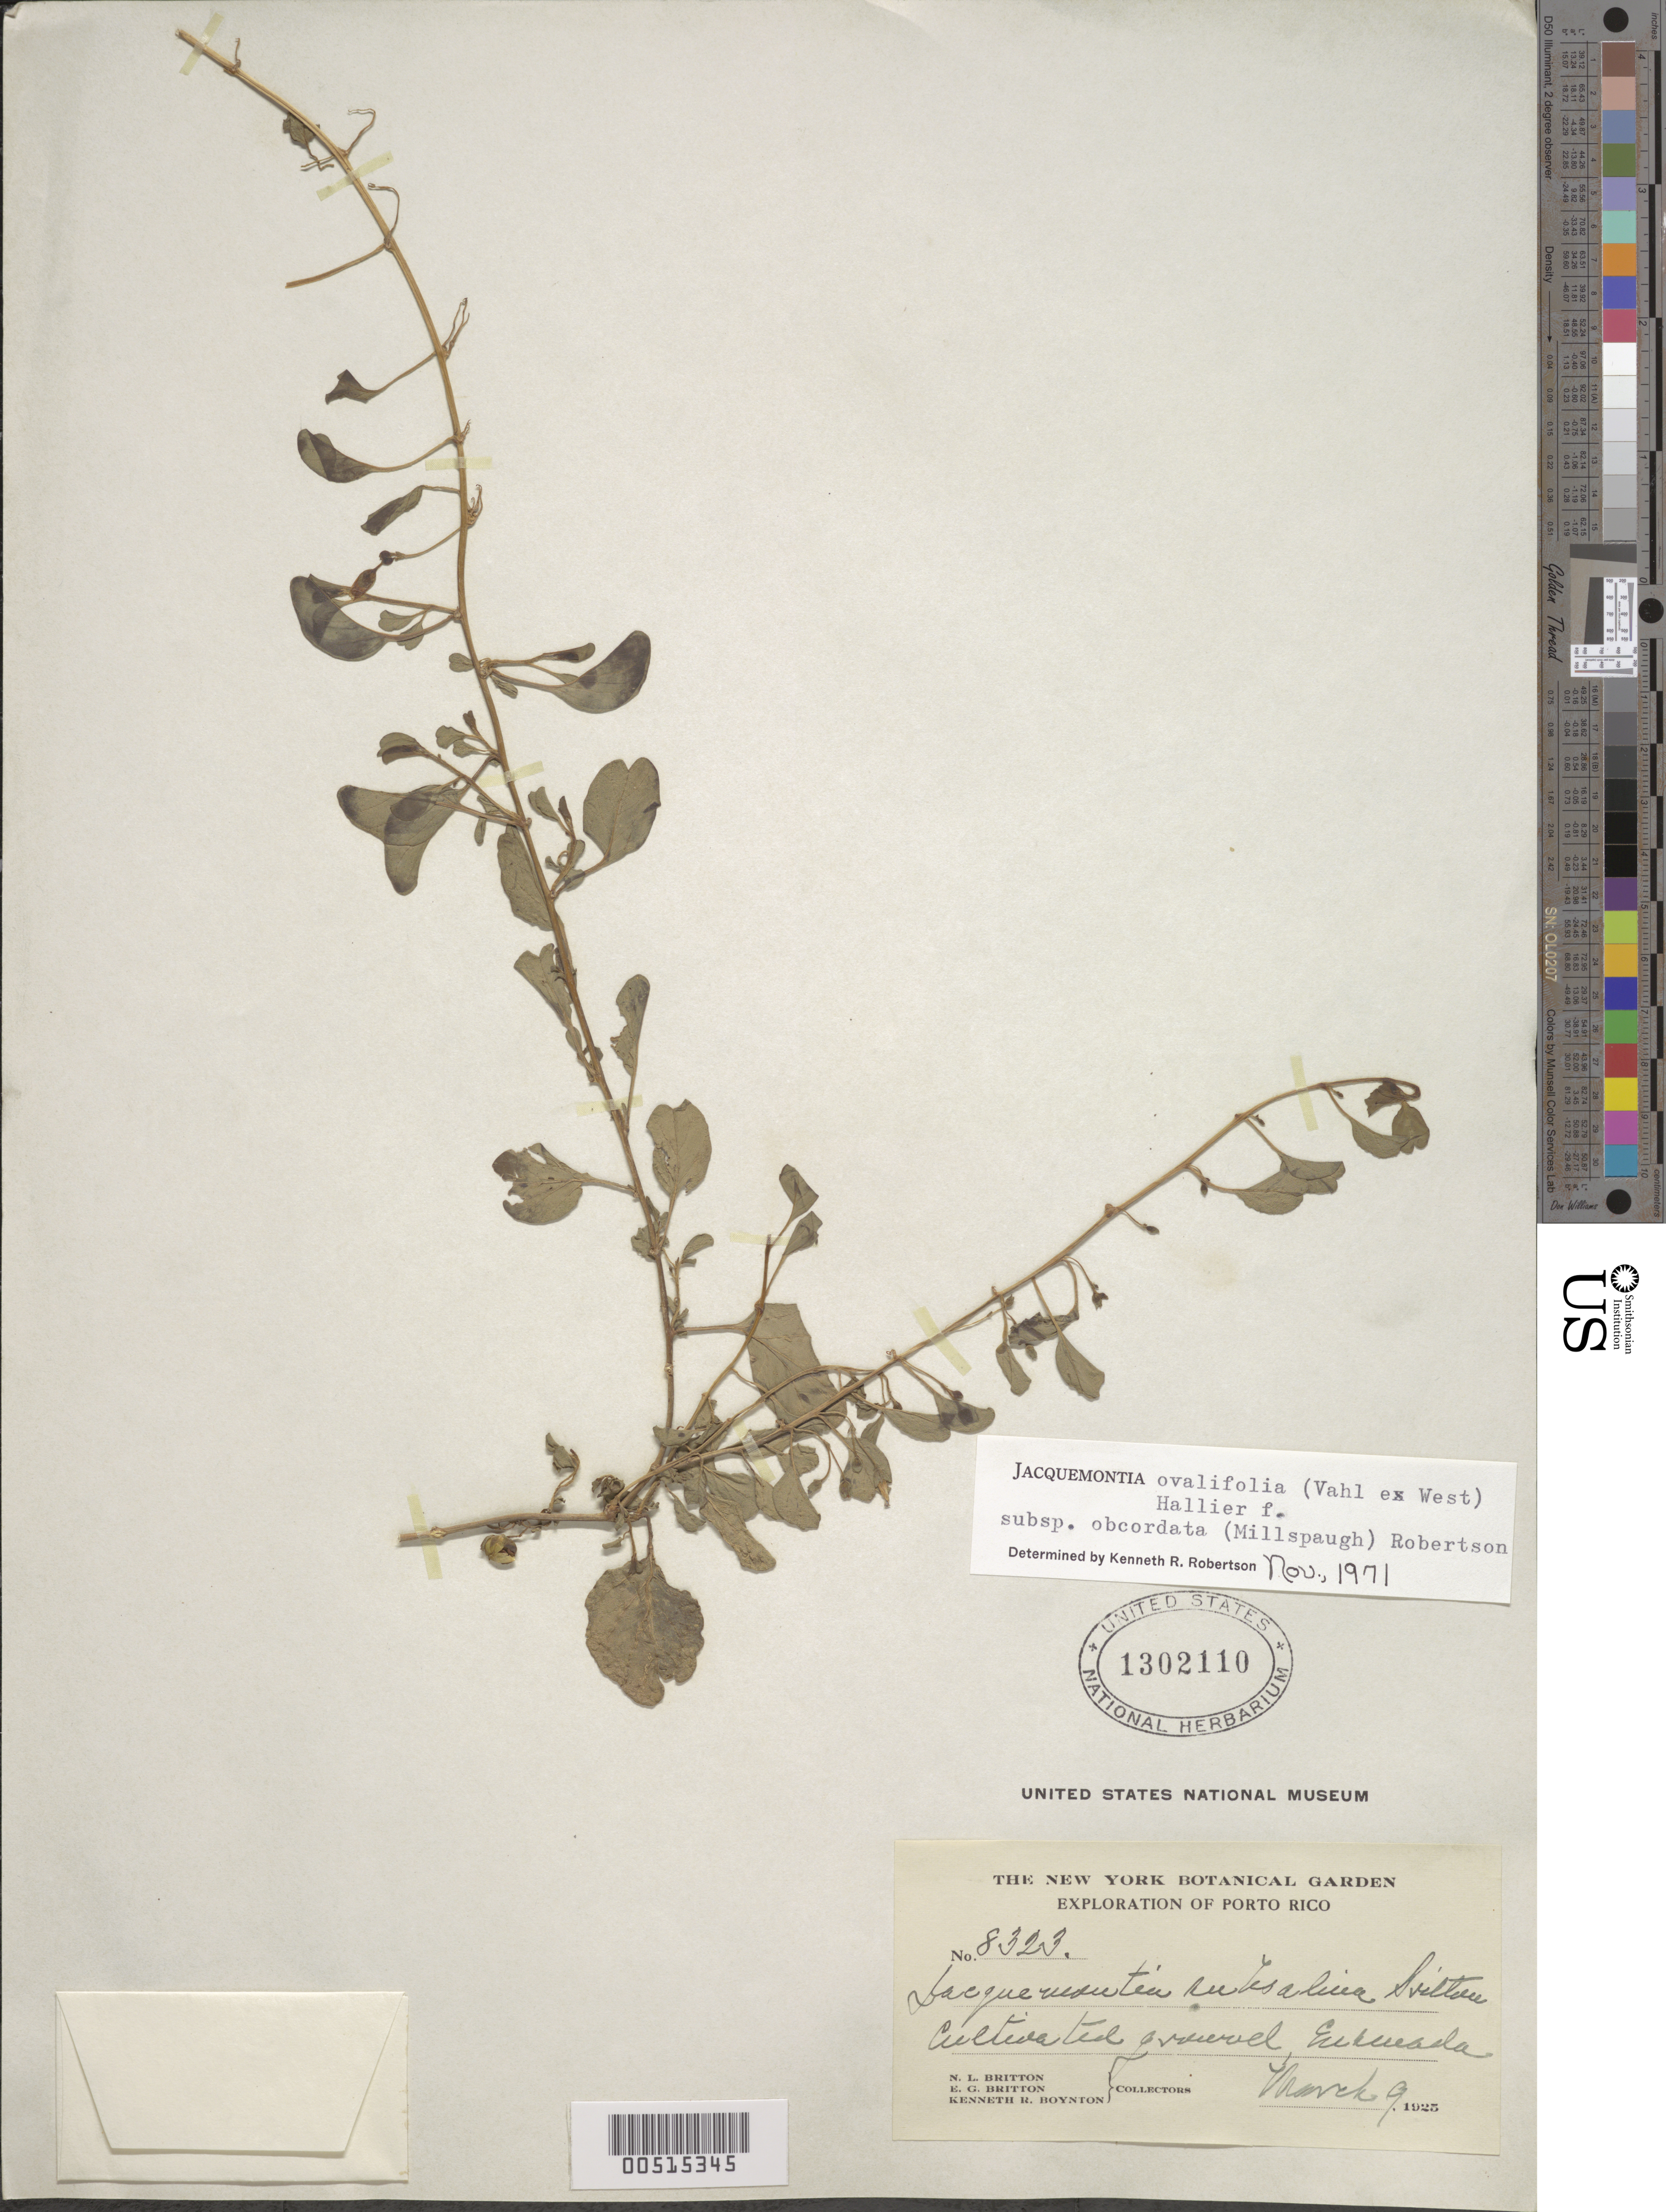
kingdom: Plantae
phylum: Tracheophyta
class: Magnoliopsida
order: Solanales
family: Convolvulaceae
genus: Jacquemontia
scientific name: Jacquemontia ovalifolia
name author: (Vahl) Hallier f.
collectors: Britton, --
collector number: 8323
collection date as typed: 09 Mar 1925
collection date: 1925-03-09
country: Puerto Rico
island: Greater Antilles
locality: Ensenada. Cultivated ground.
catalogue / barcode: US 1302110